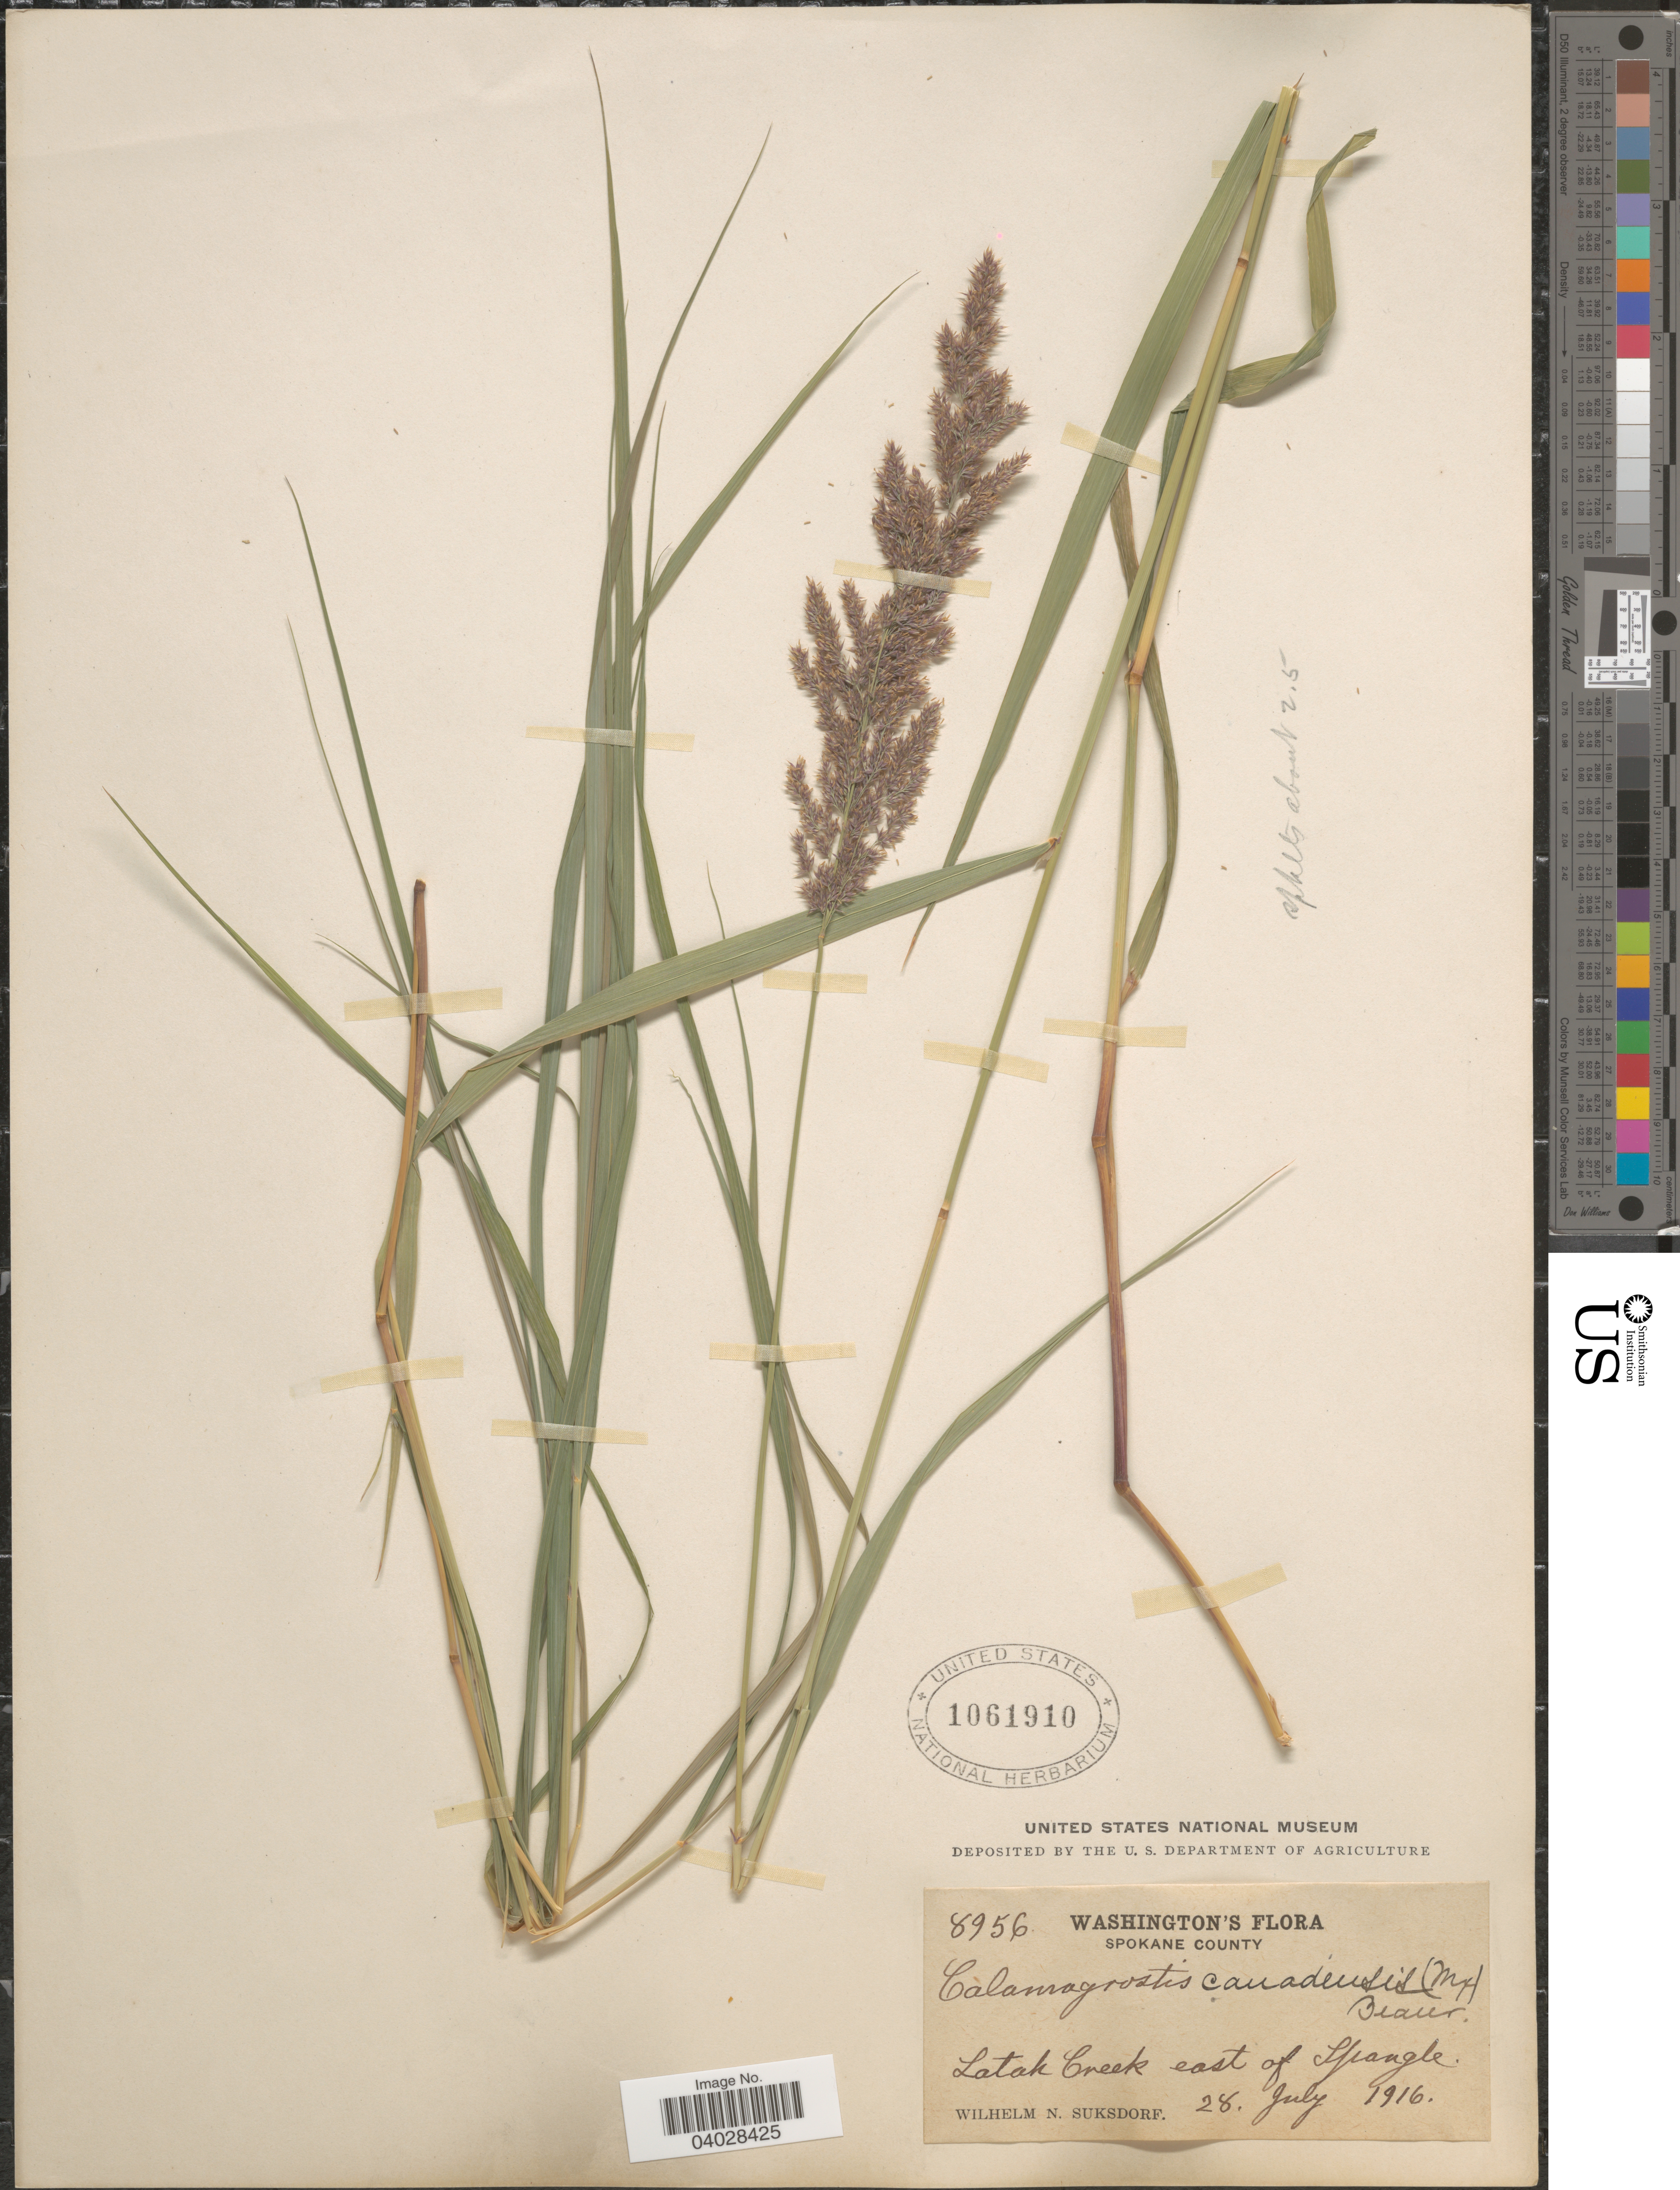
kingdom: Plantae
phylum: Tracheophyta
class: Liliopsida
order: Poales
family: Poaceae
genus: Calamagrostis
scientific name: Calamagrostis canadensis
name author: (Michx.) P. Beauv.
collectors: W. N. Suksdorf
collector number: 8956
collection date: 1916-07-28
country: United States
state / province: Washington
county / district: Spokane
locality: Spokane County. Latah Creek east of Spangle.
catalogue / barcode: US 1061910